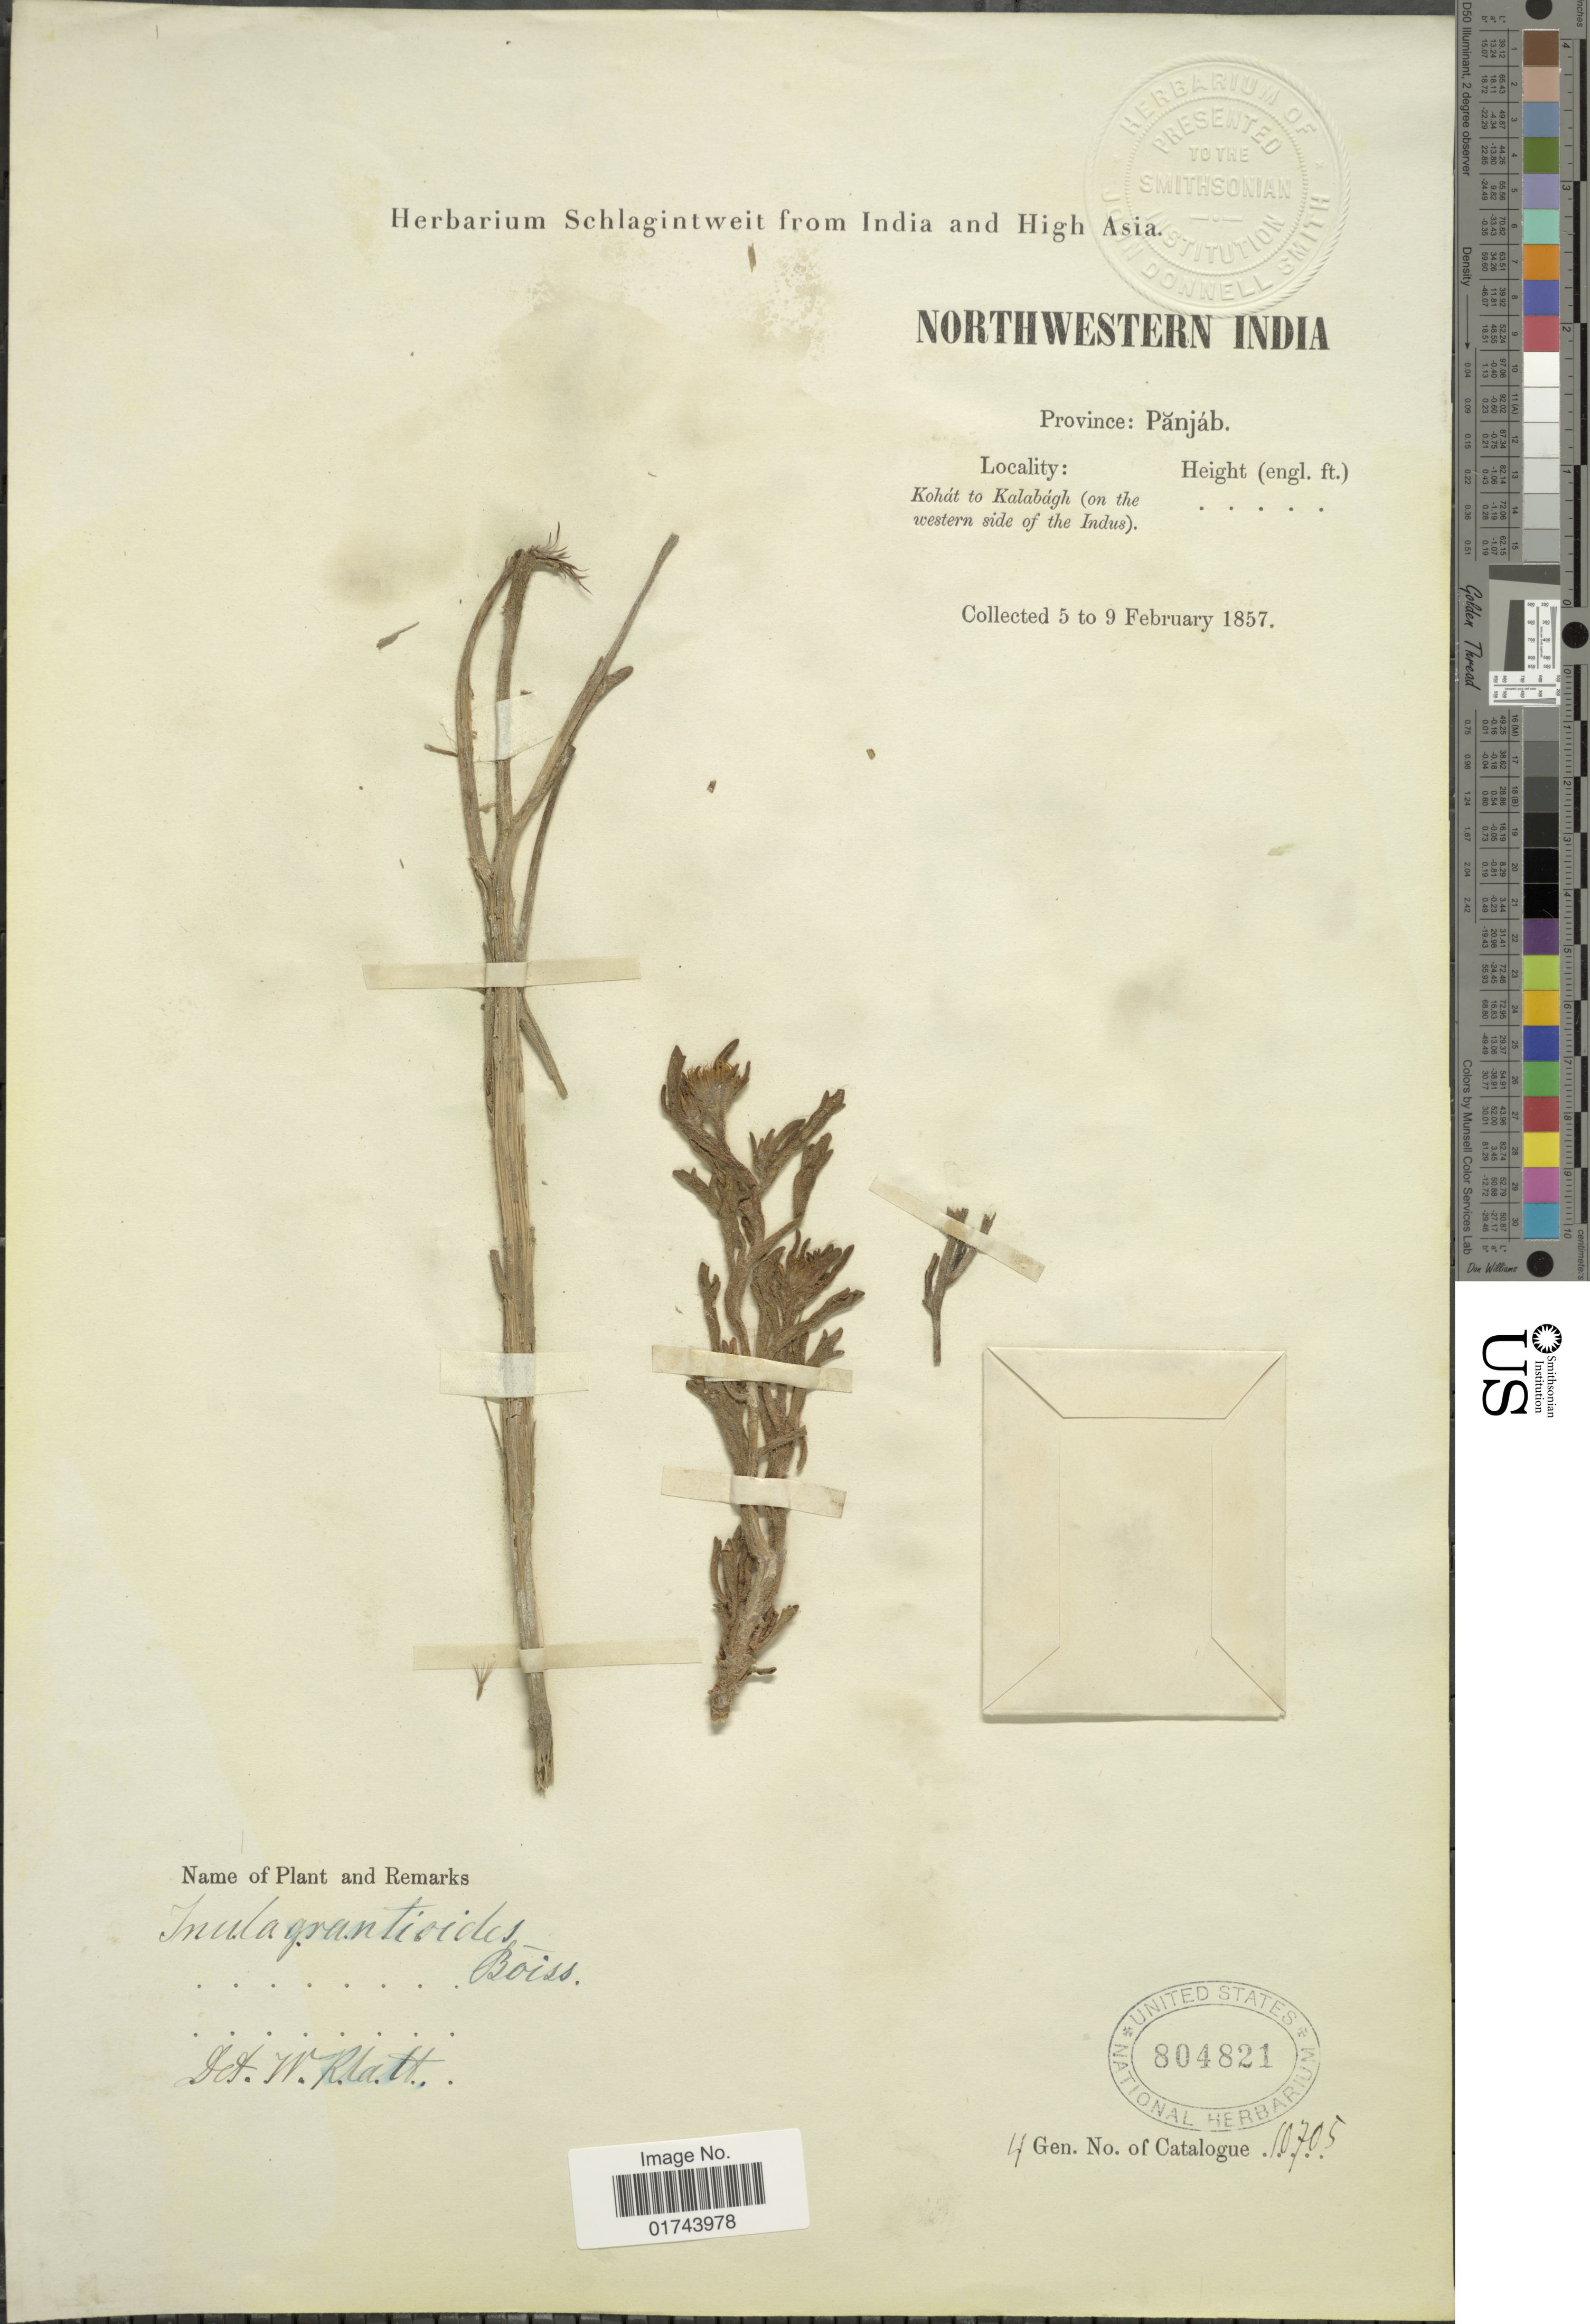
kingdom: Plantae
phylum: Tracheophyta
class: Magnoliopsida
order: Asterales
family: Asteraceae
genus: Inula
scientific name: Inula grantioides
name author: Boiss.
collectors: ex herb. Schlagintweit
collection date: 1857-02-05/1857-02-09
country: India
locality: Northwestern India, Province: Panjab, Kohat to Kalabagh (on the western side of the Indus)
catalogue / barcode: US 804821